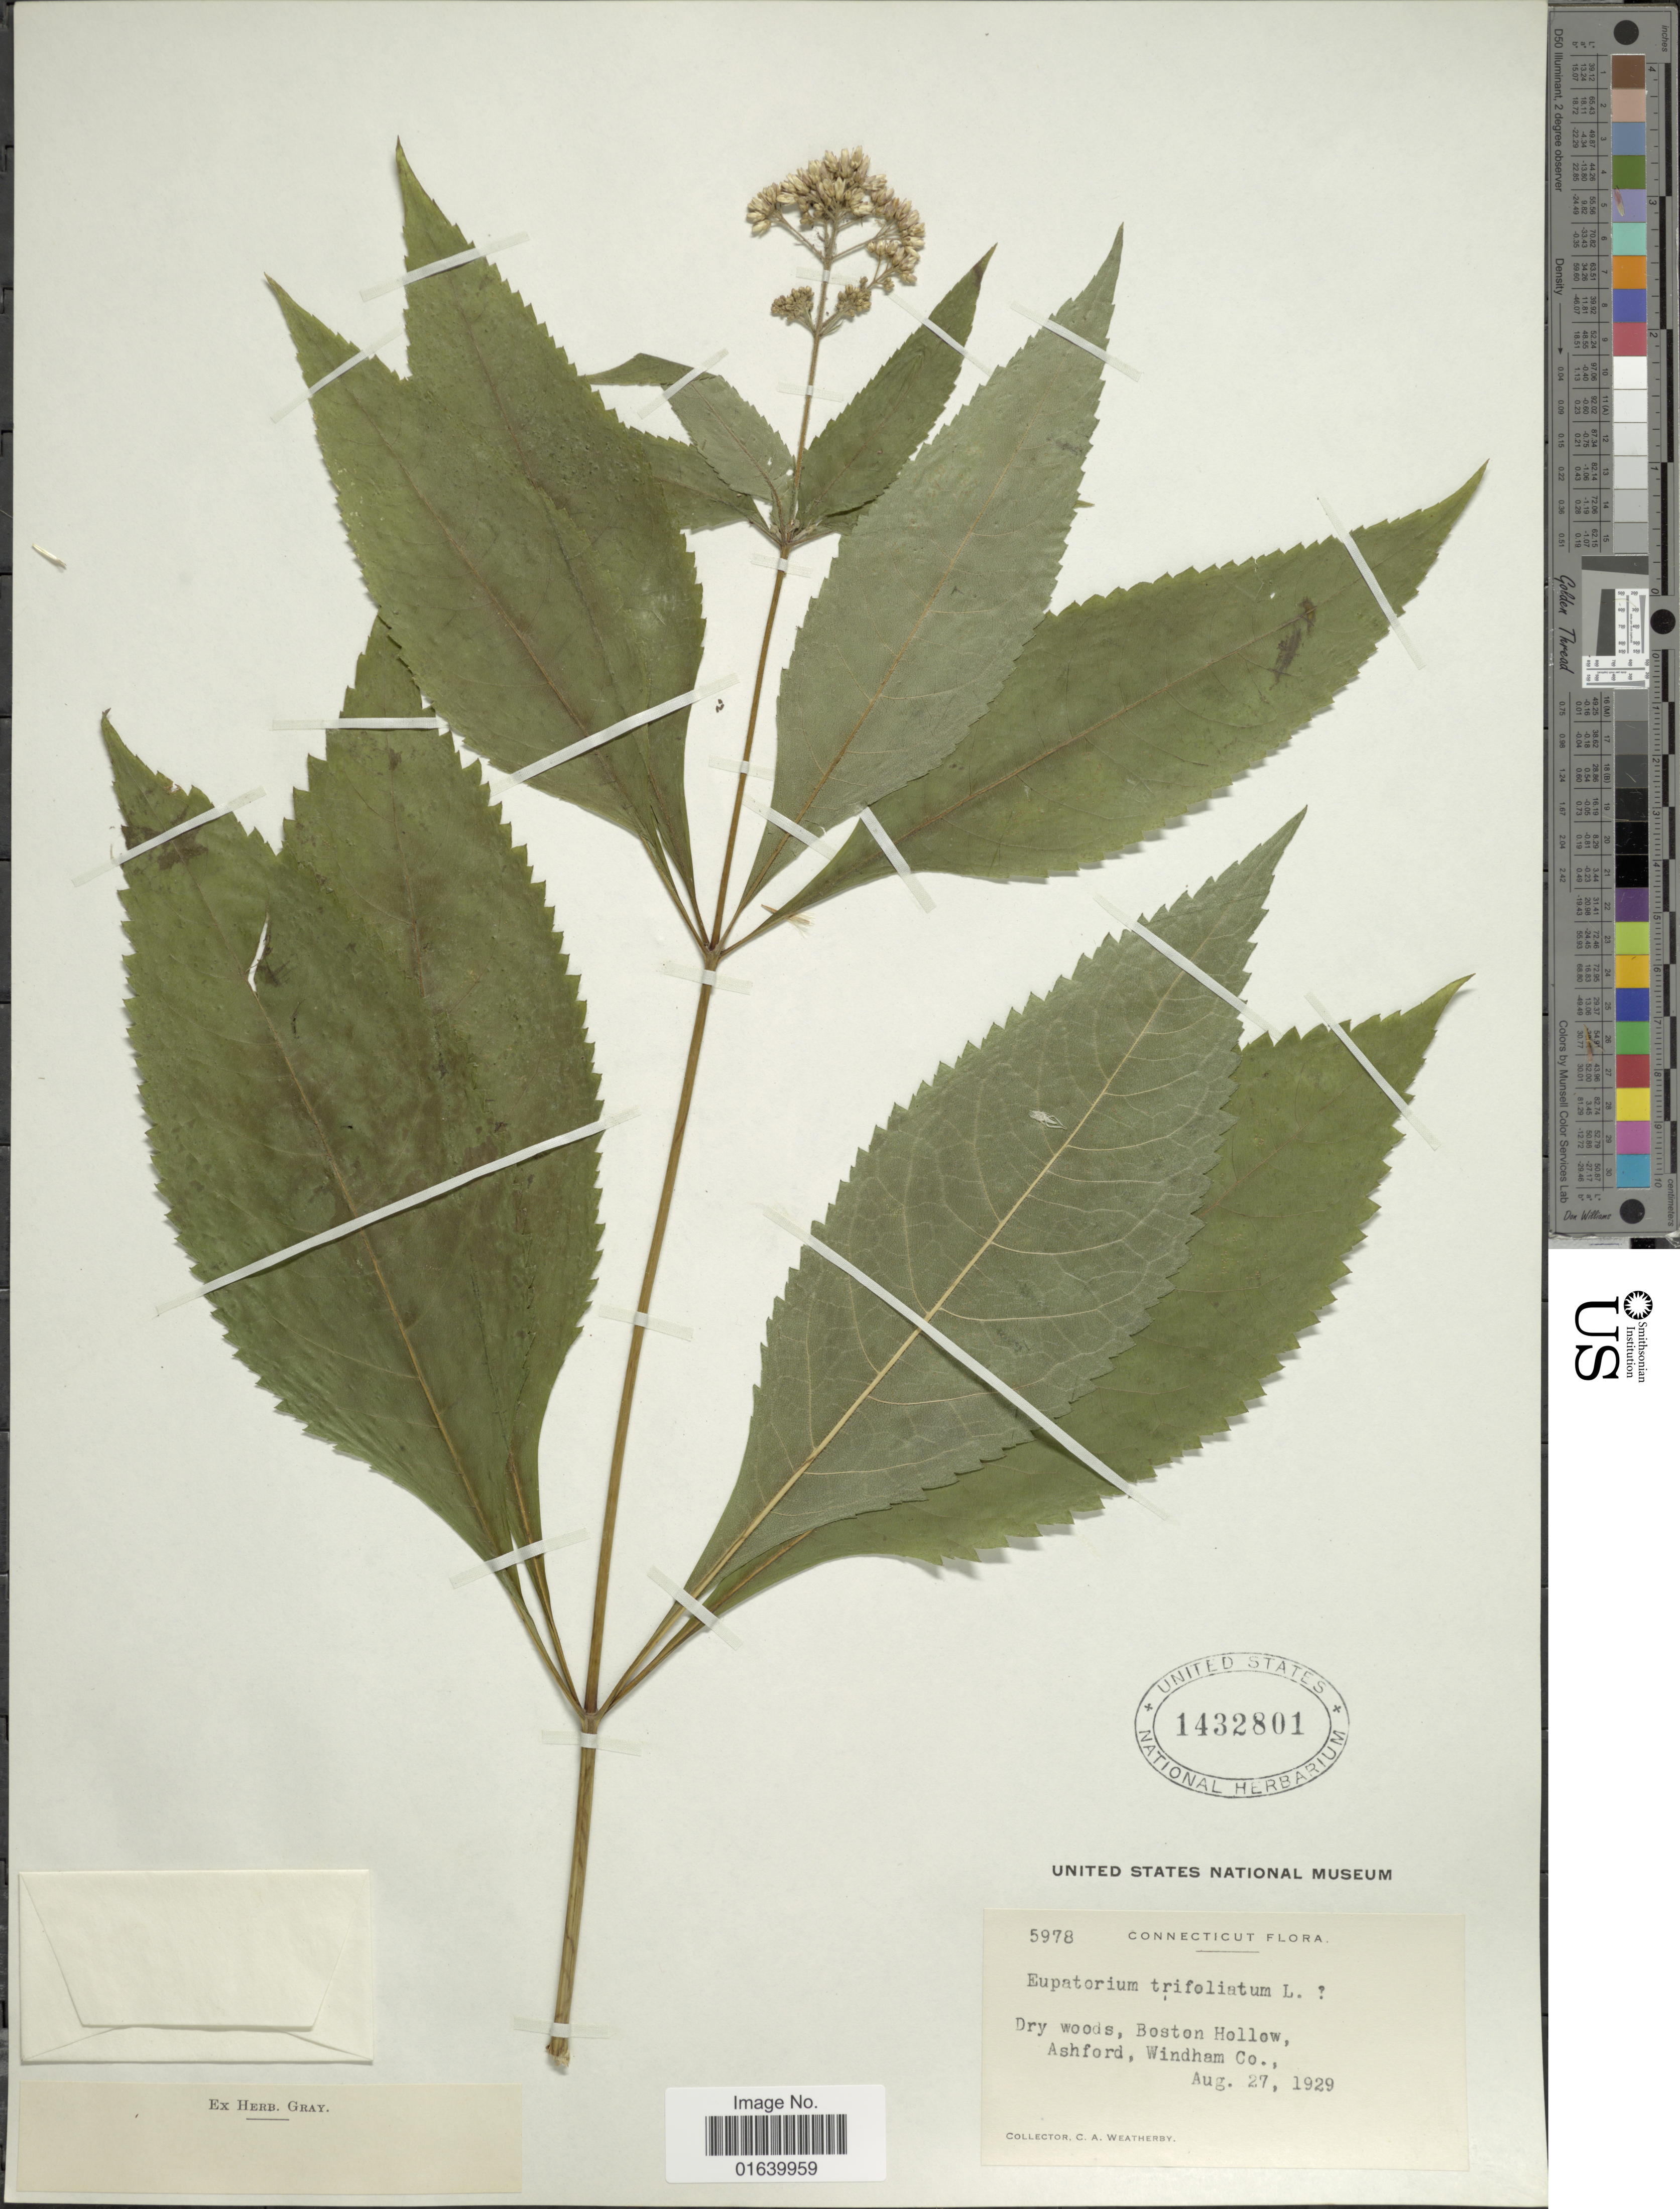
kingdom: Plantae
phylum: Tracheophyta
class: Magnoliopsida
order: Asterales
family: Asteraceae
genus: Eupatorium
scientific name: Eupatorium purpureum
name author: (L.) E.E. Lamont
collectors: C. A. Weatherby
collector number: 5978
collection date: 1929-08-27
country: United States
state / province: Connecticut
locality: Connecticut, Boston Hollow, Ashford. Windham Co.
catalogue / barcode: US 1432801